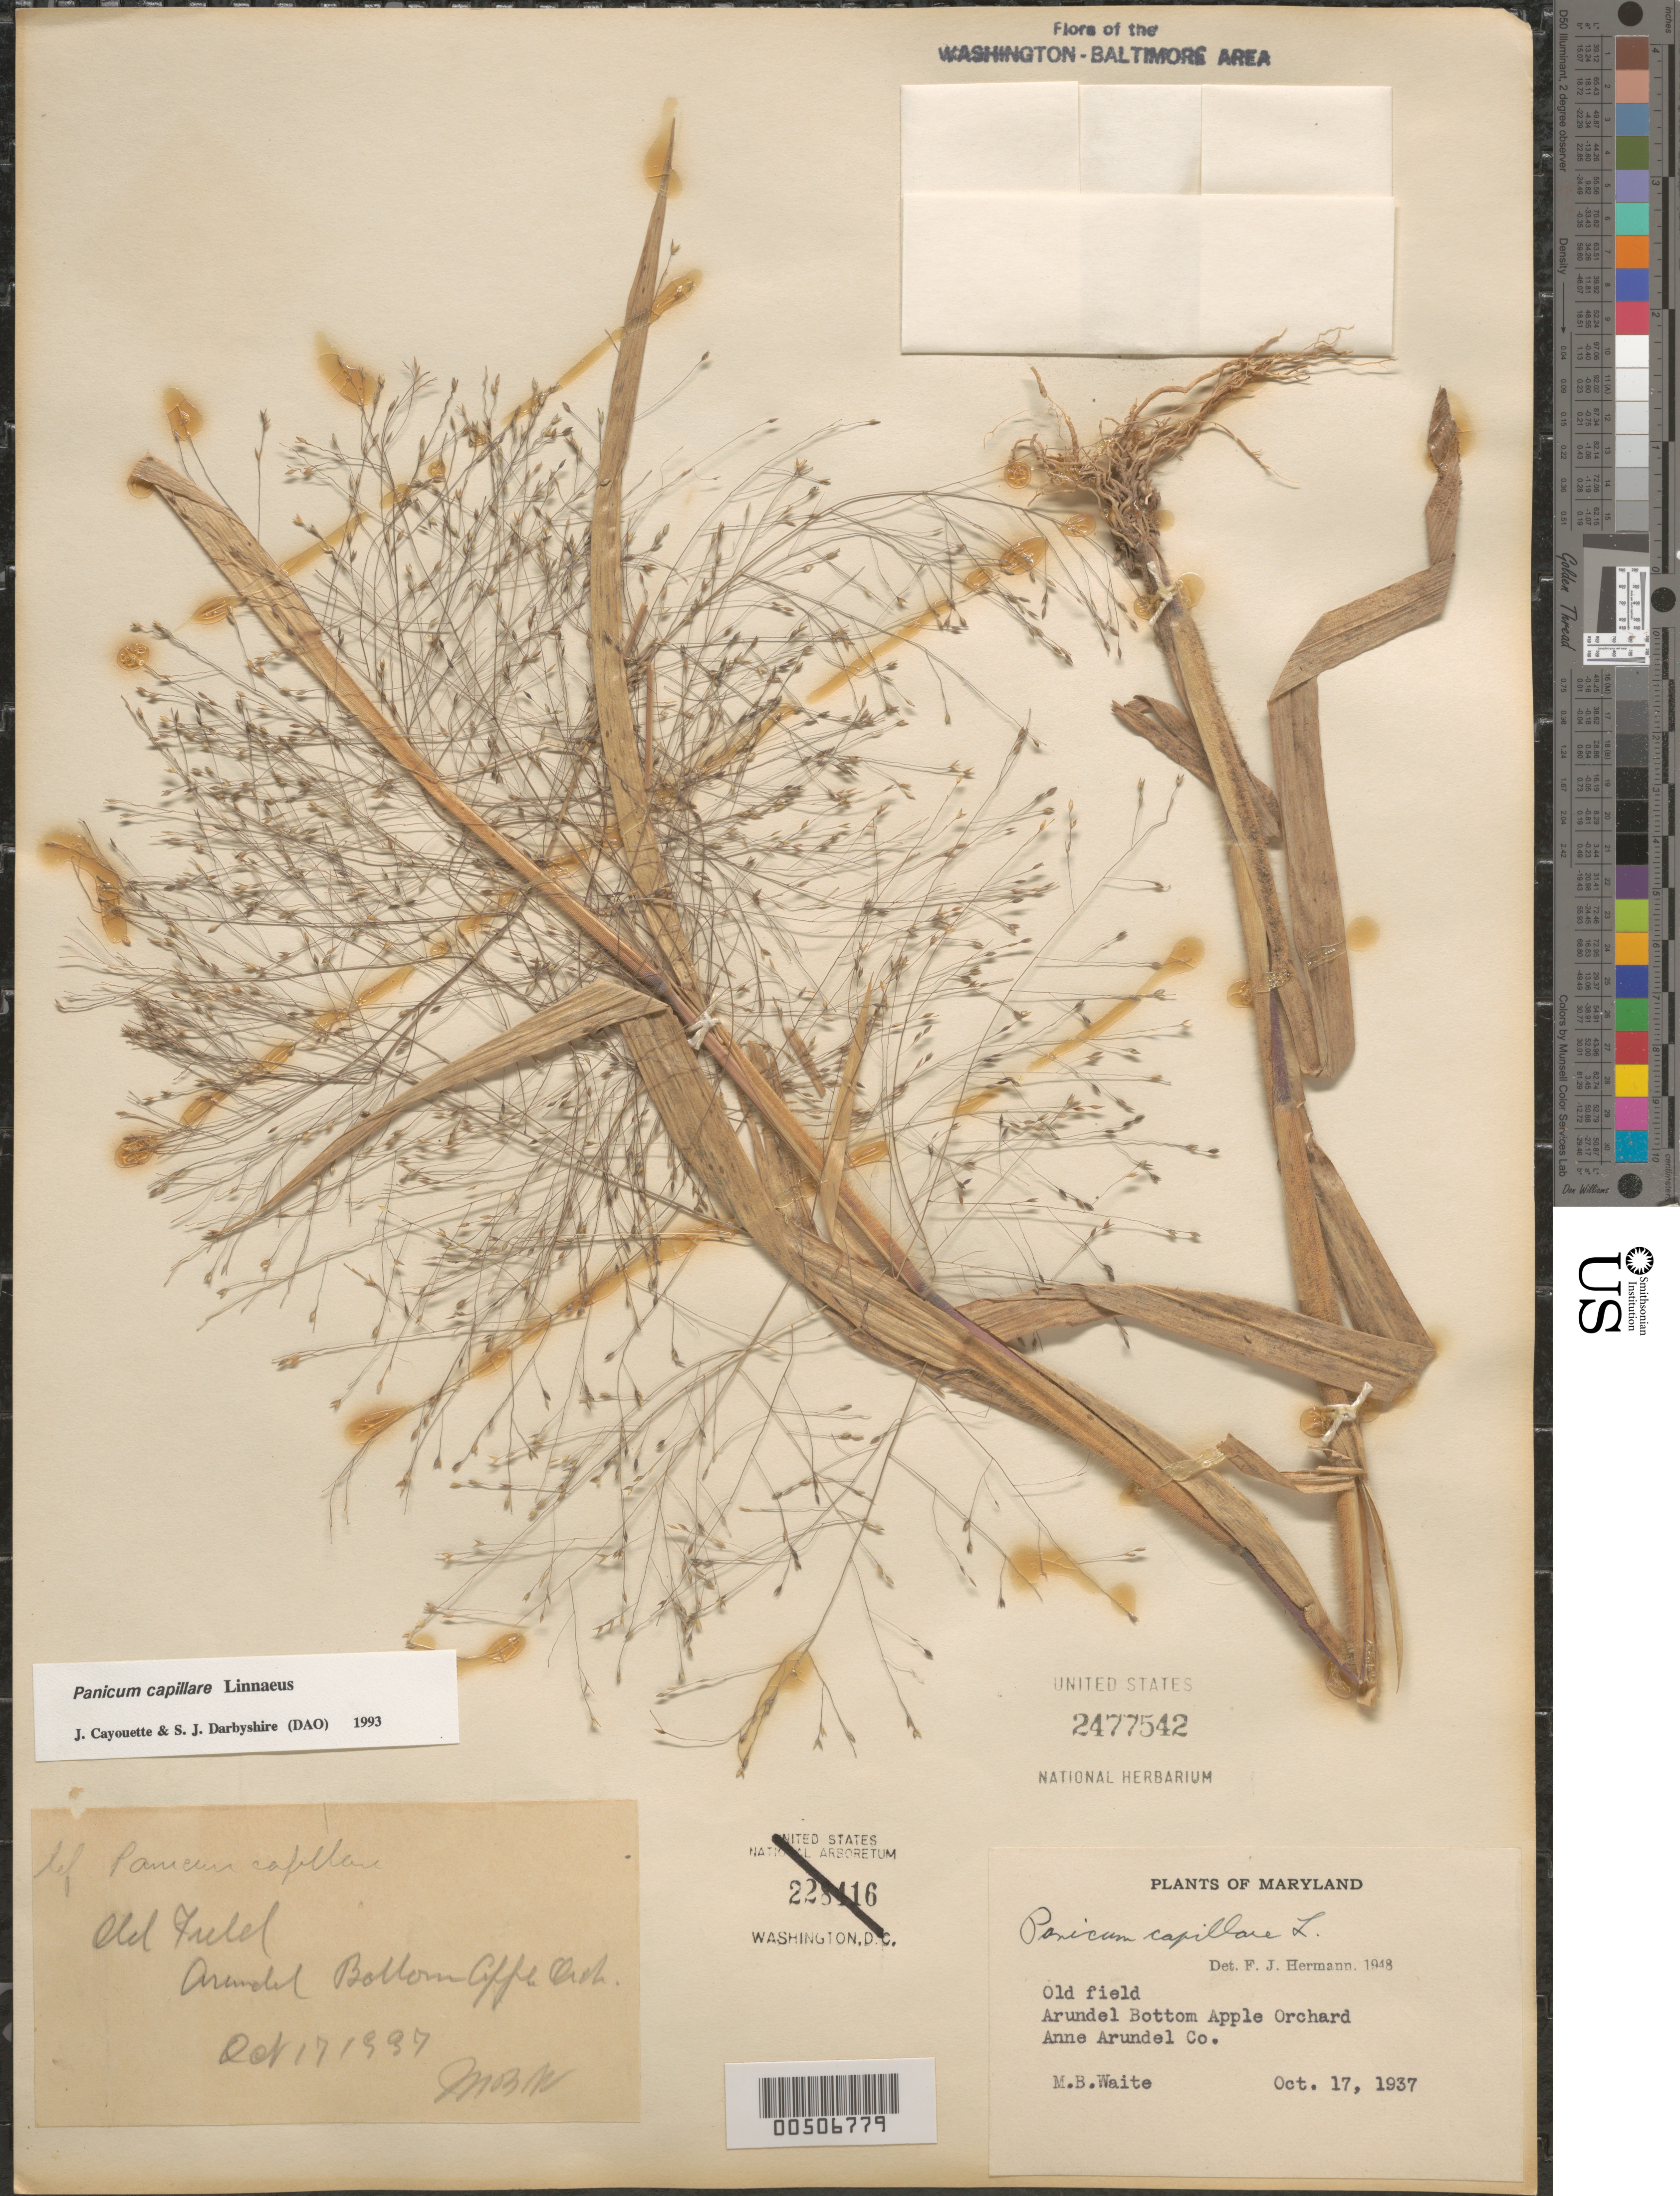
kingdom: Plantae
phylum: Tracheophyta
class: Liliopsida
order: Poales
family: Poaceae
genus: Panicum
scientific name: Panicum capillare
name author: L.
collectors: M. B. Waite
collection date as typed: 17 Oct 1937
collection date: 1937-10-17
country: United States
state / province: Maryland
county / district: Anne Arundel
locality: Arundel Bottom Apple Orchard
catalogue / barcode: US 2477542